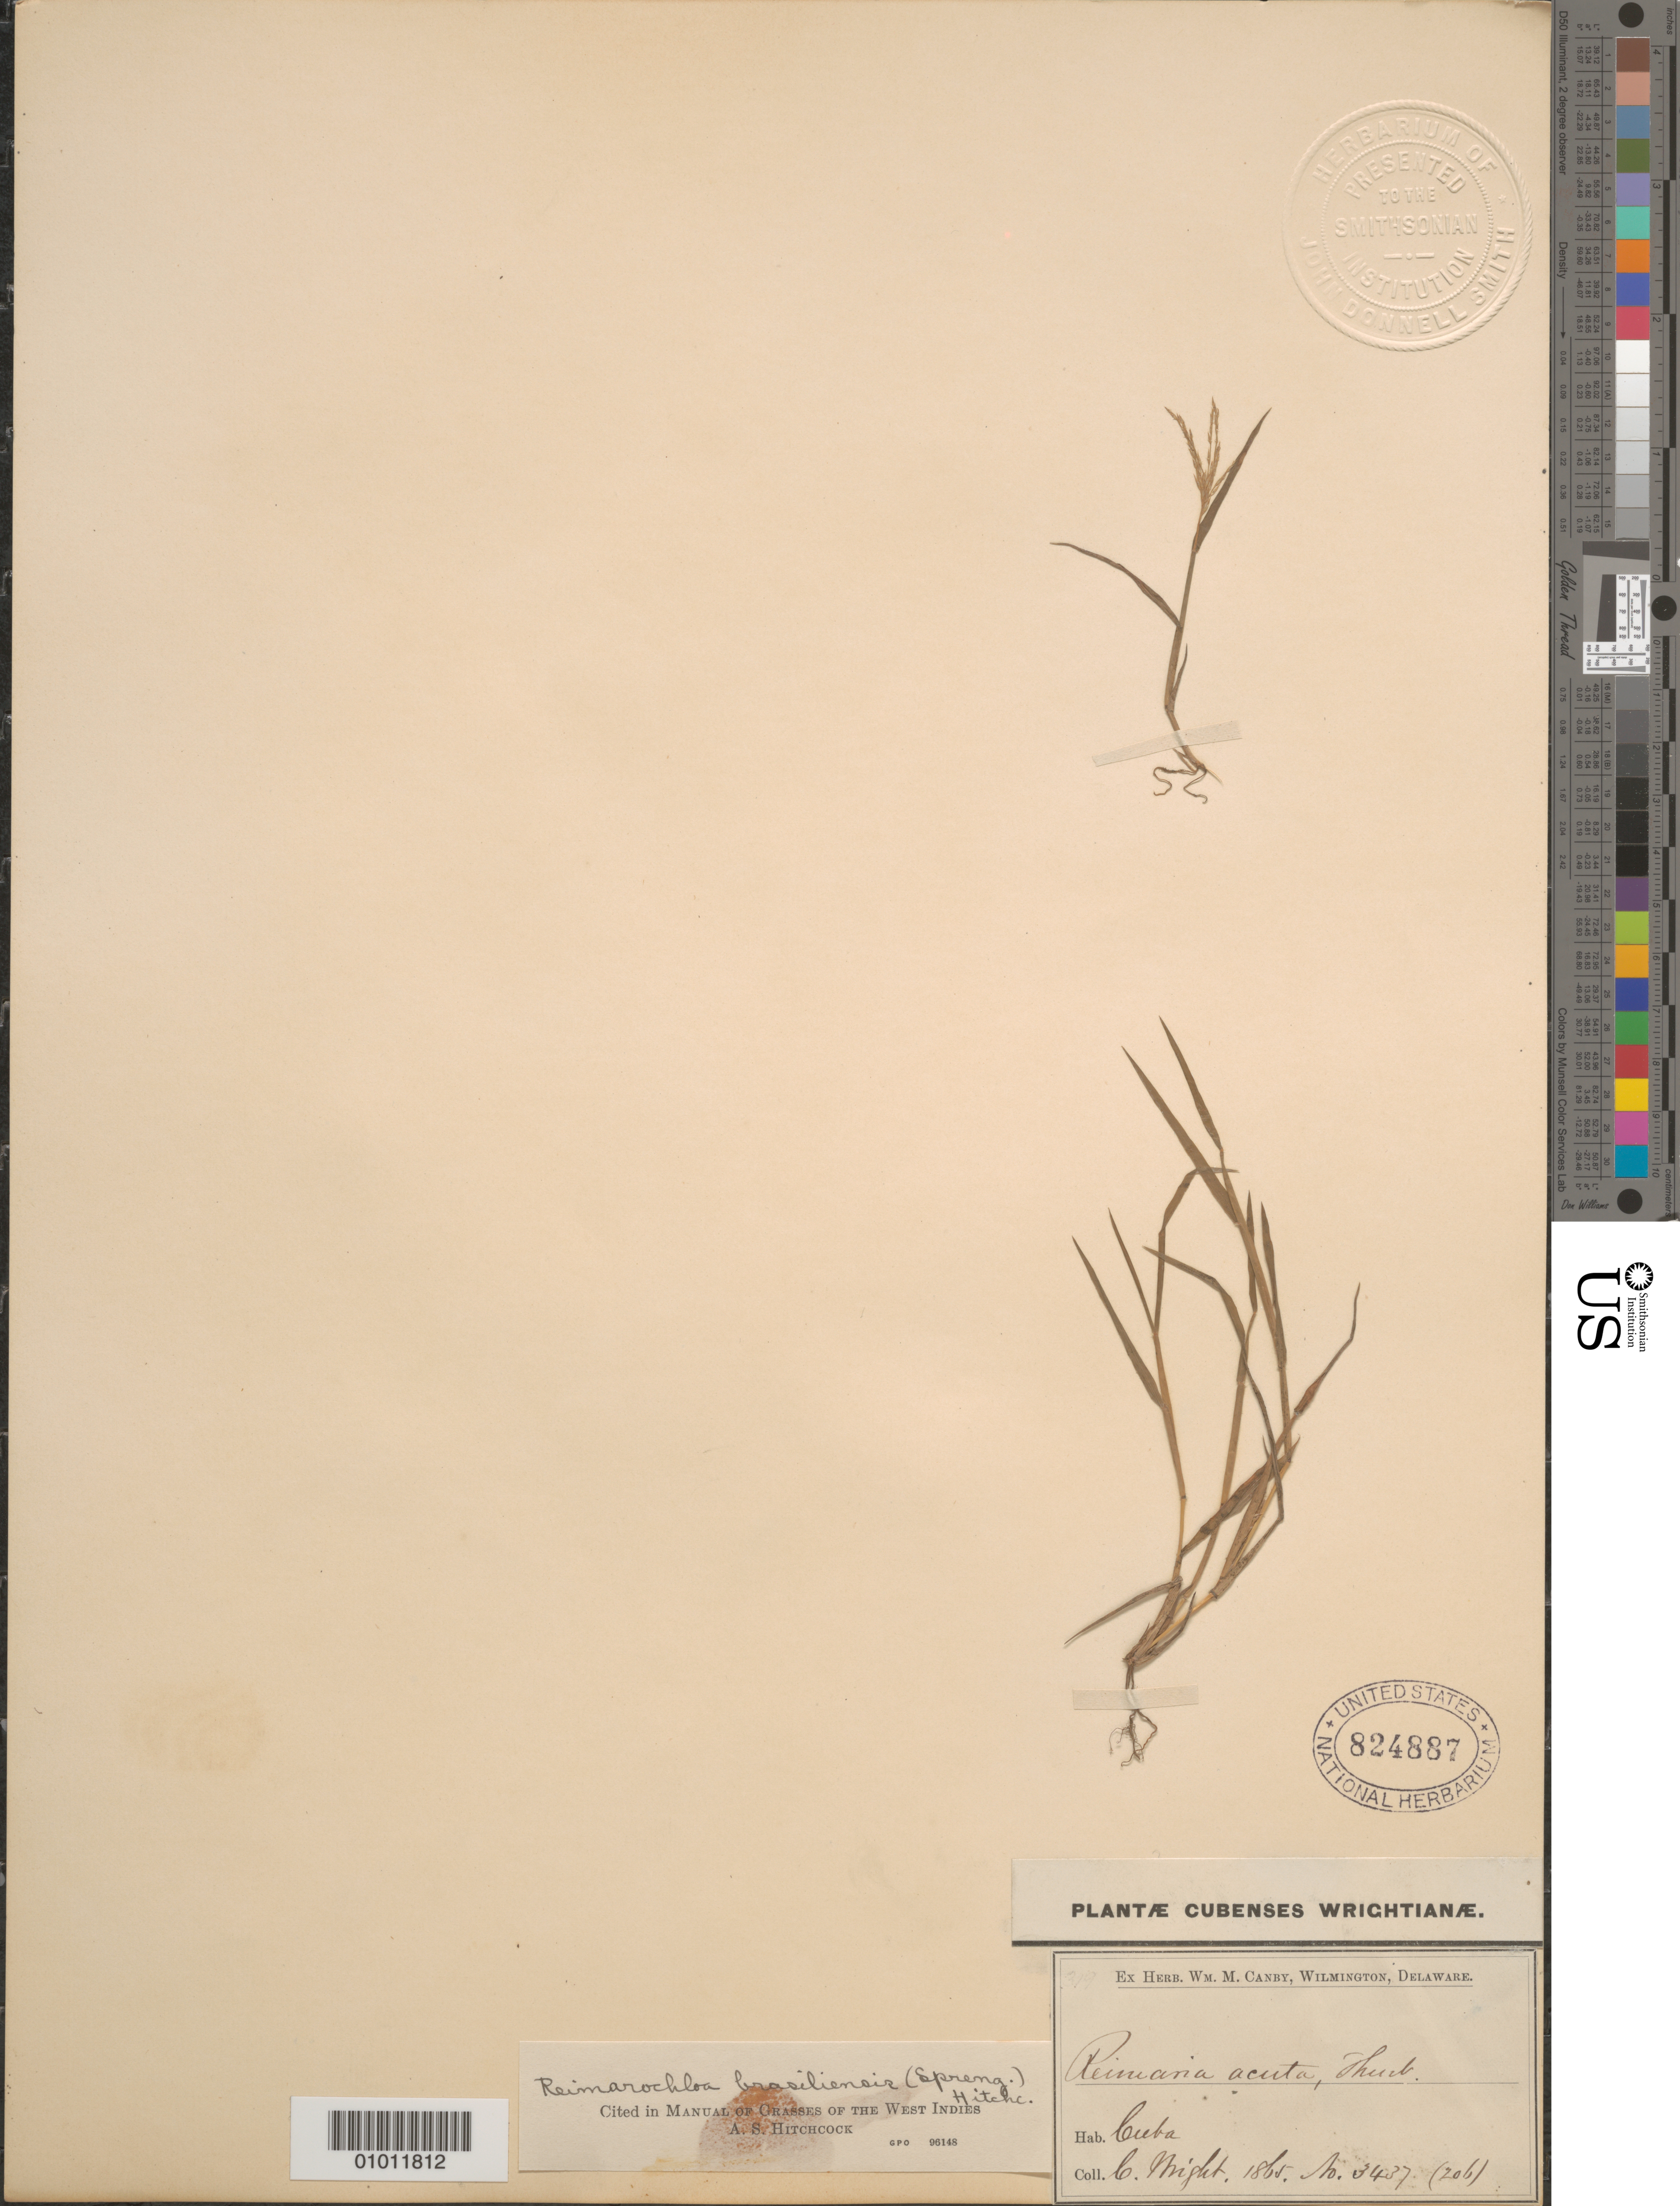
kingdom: Plantae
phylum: Tracheophyta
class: Liliopsida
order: Poales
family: Poaceae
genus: Reimarochloa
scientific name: Reimarochloa acuta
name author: (Flüggé) Hitchc.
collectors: C. Wright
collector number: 3437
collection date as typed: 1865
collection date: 1865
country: Cuba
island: Cuba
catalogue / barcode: US 824887